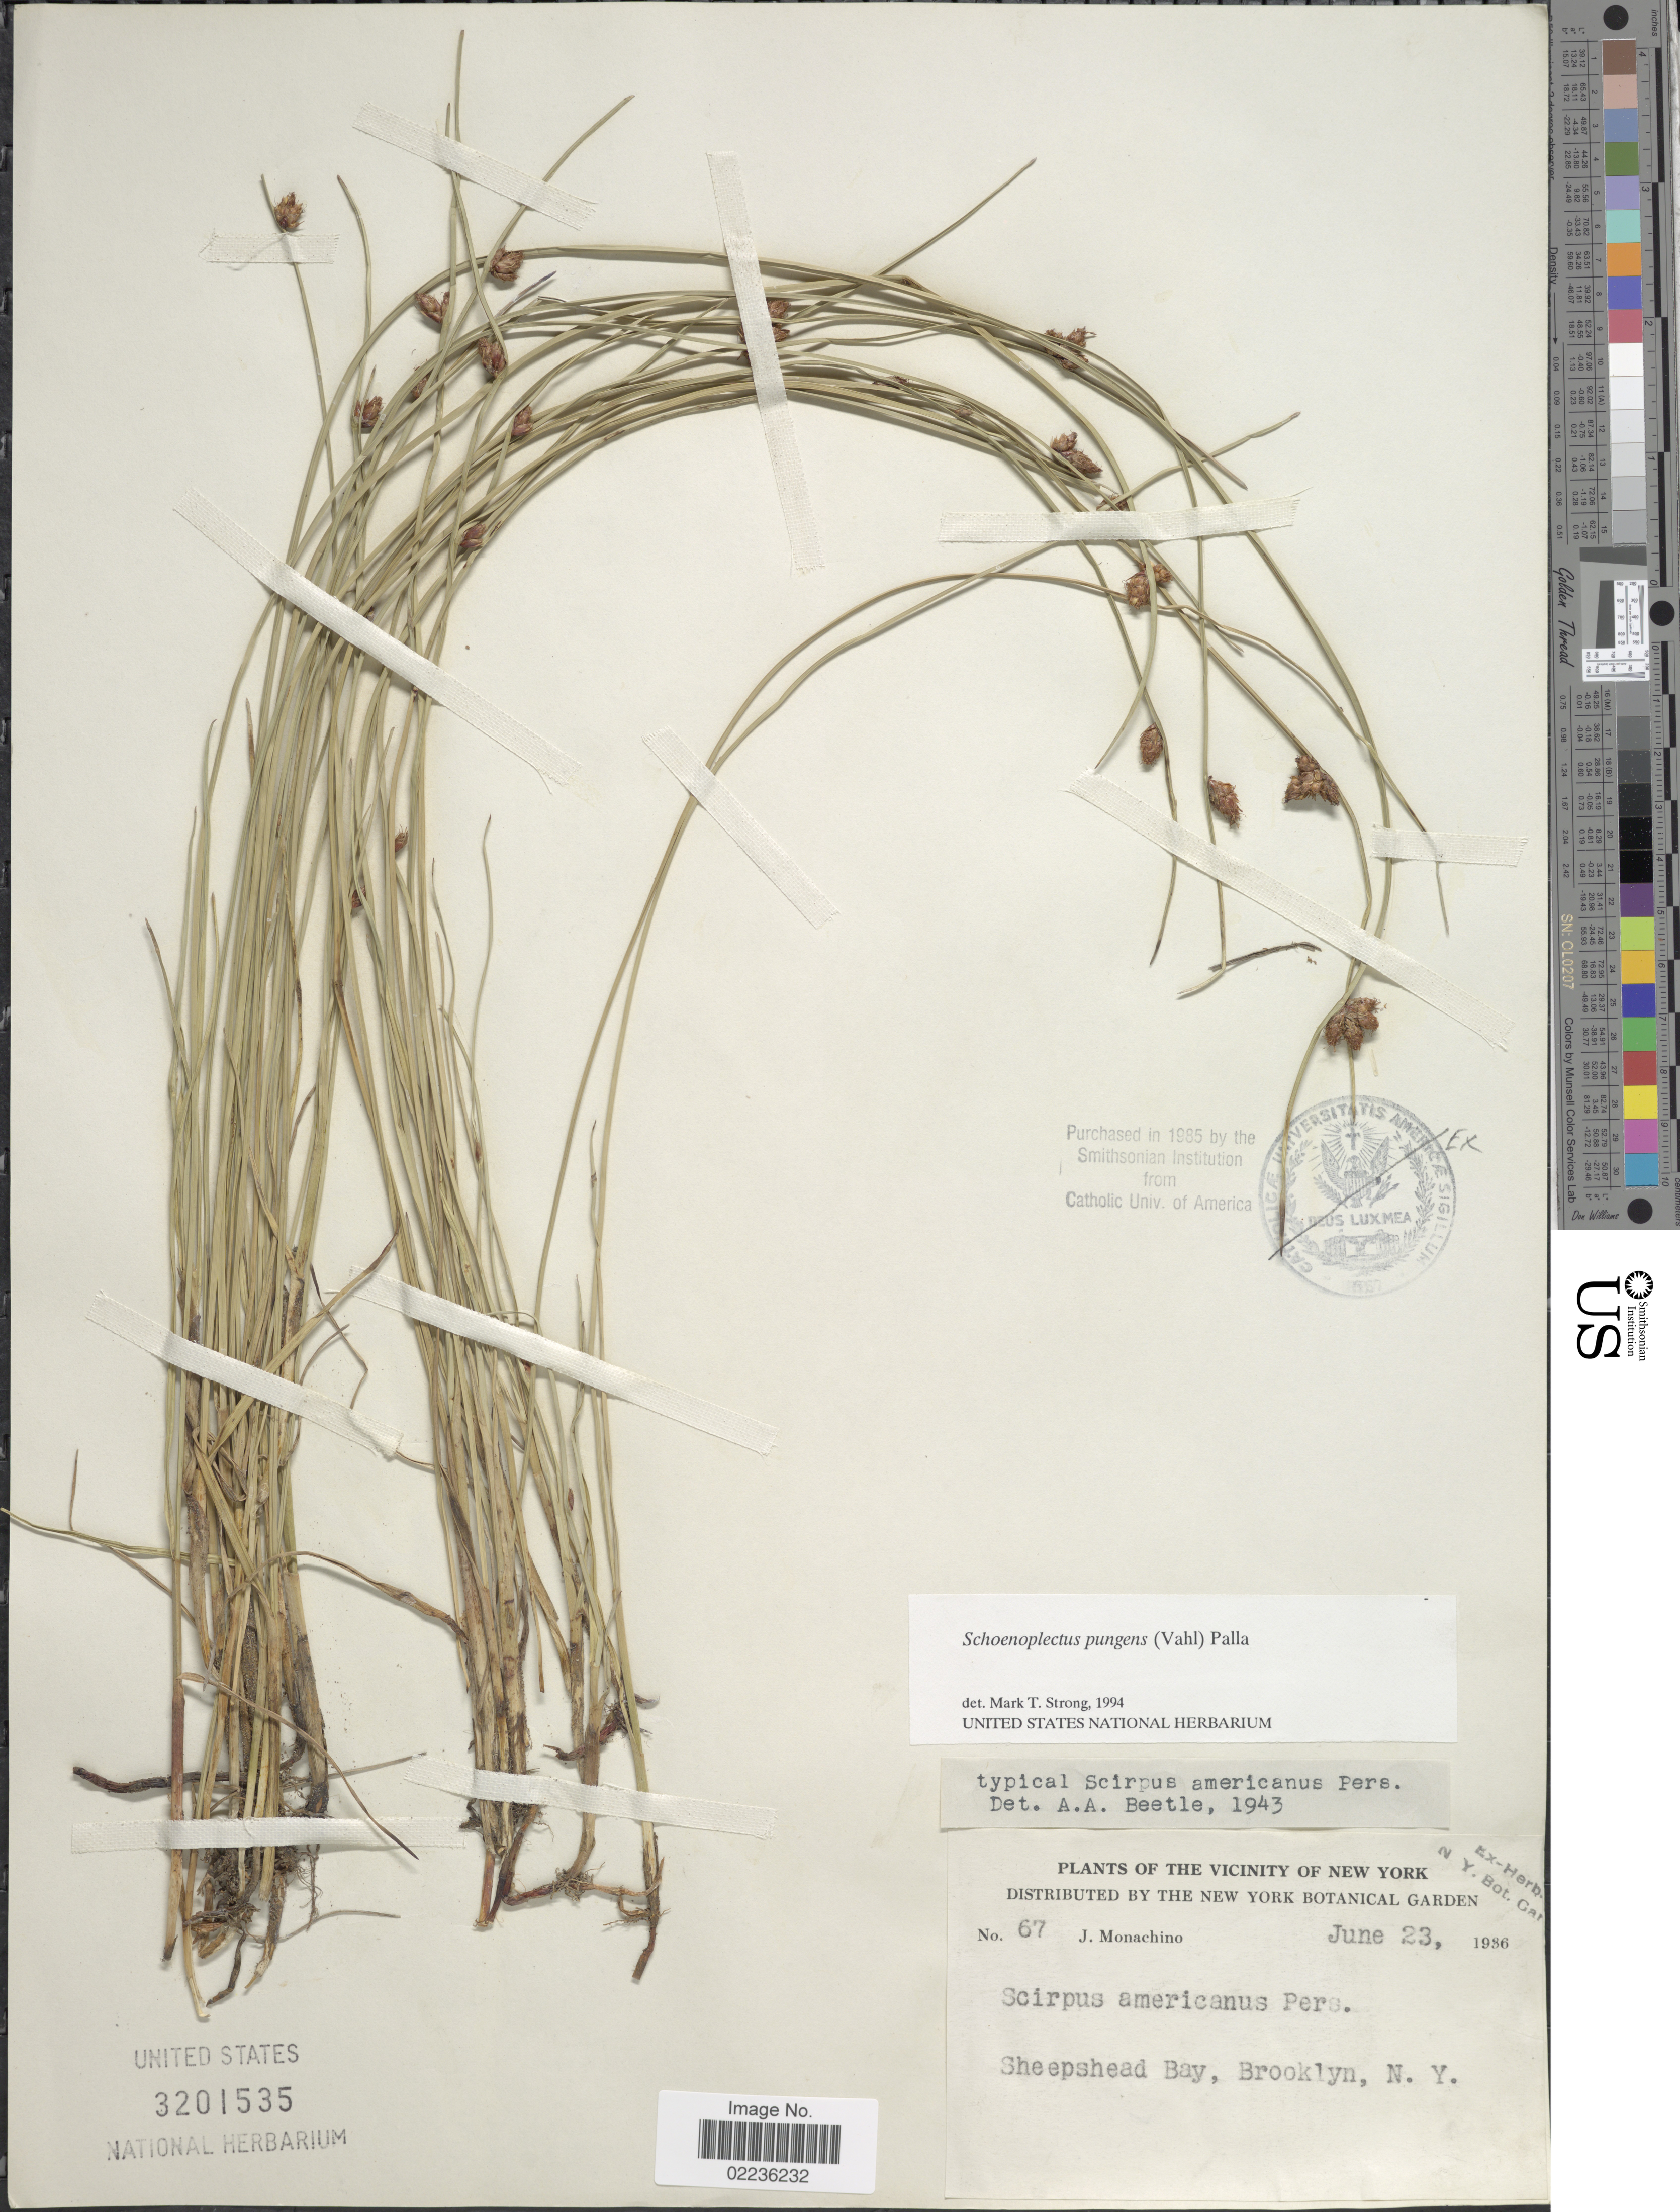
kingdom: Plantae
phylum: Tracheophyta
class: Liliopsida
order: Poales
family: Cyperaceae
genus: Schoenoplectus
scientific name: Schoenoplectus pungens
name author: (Vahl) Palla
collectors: J. V. Monachino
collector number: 67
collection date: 1936-06-23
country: United States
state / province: New York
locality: Vicinity of New York. Sheepshead bay, Brooklyn,. N.Y.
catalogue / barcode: US 3201535